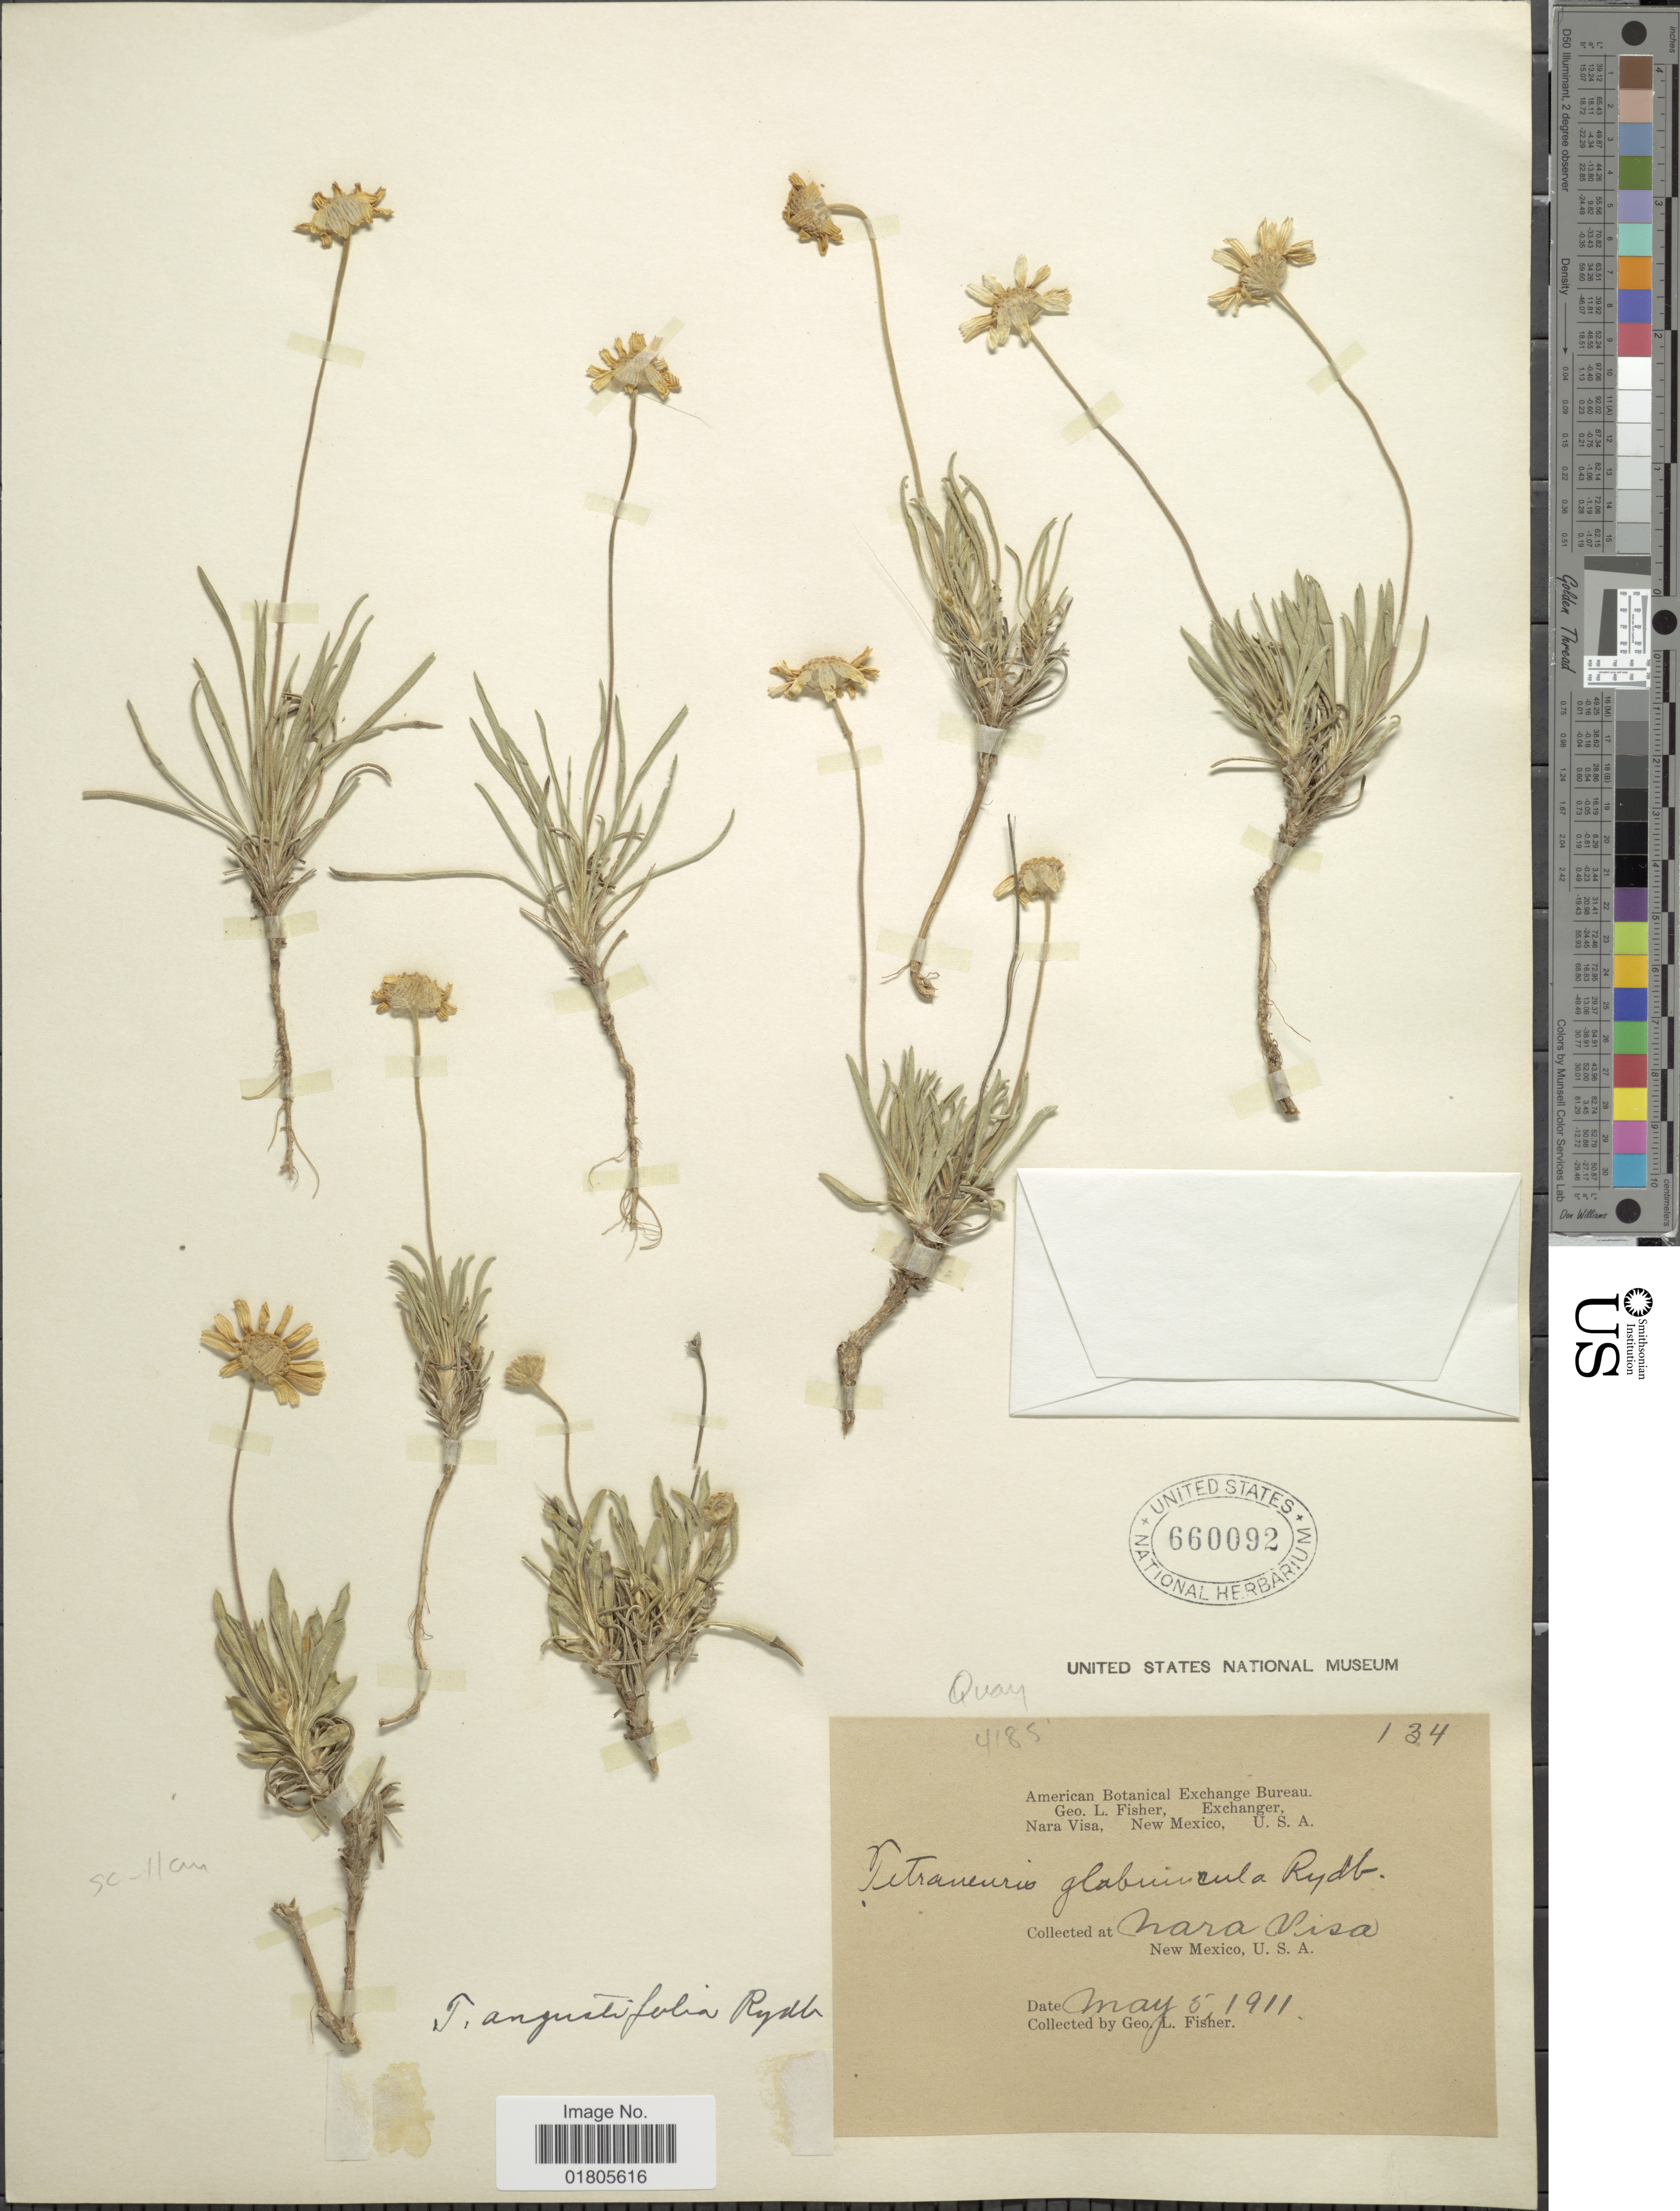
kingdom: Plantae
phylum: Tracheophyta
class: Magnoliopsida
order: Asterales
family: Asteraceae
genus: Actinea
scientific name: Actinea scaposa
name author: (DC.) Kuntze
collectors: G. L. Fisher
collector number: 134/4185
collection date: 1911-05-05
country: United States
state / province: New Mexico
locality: Nara Visa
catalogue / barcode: US 660092